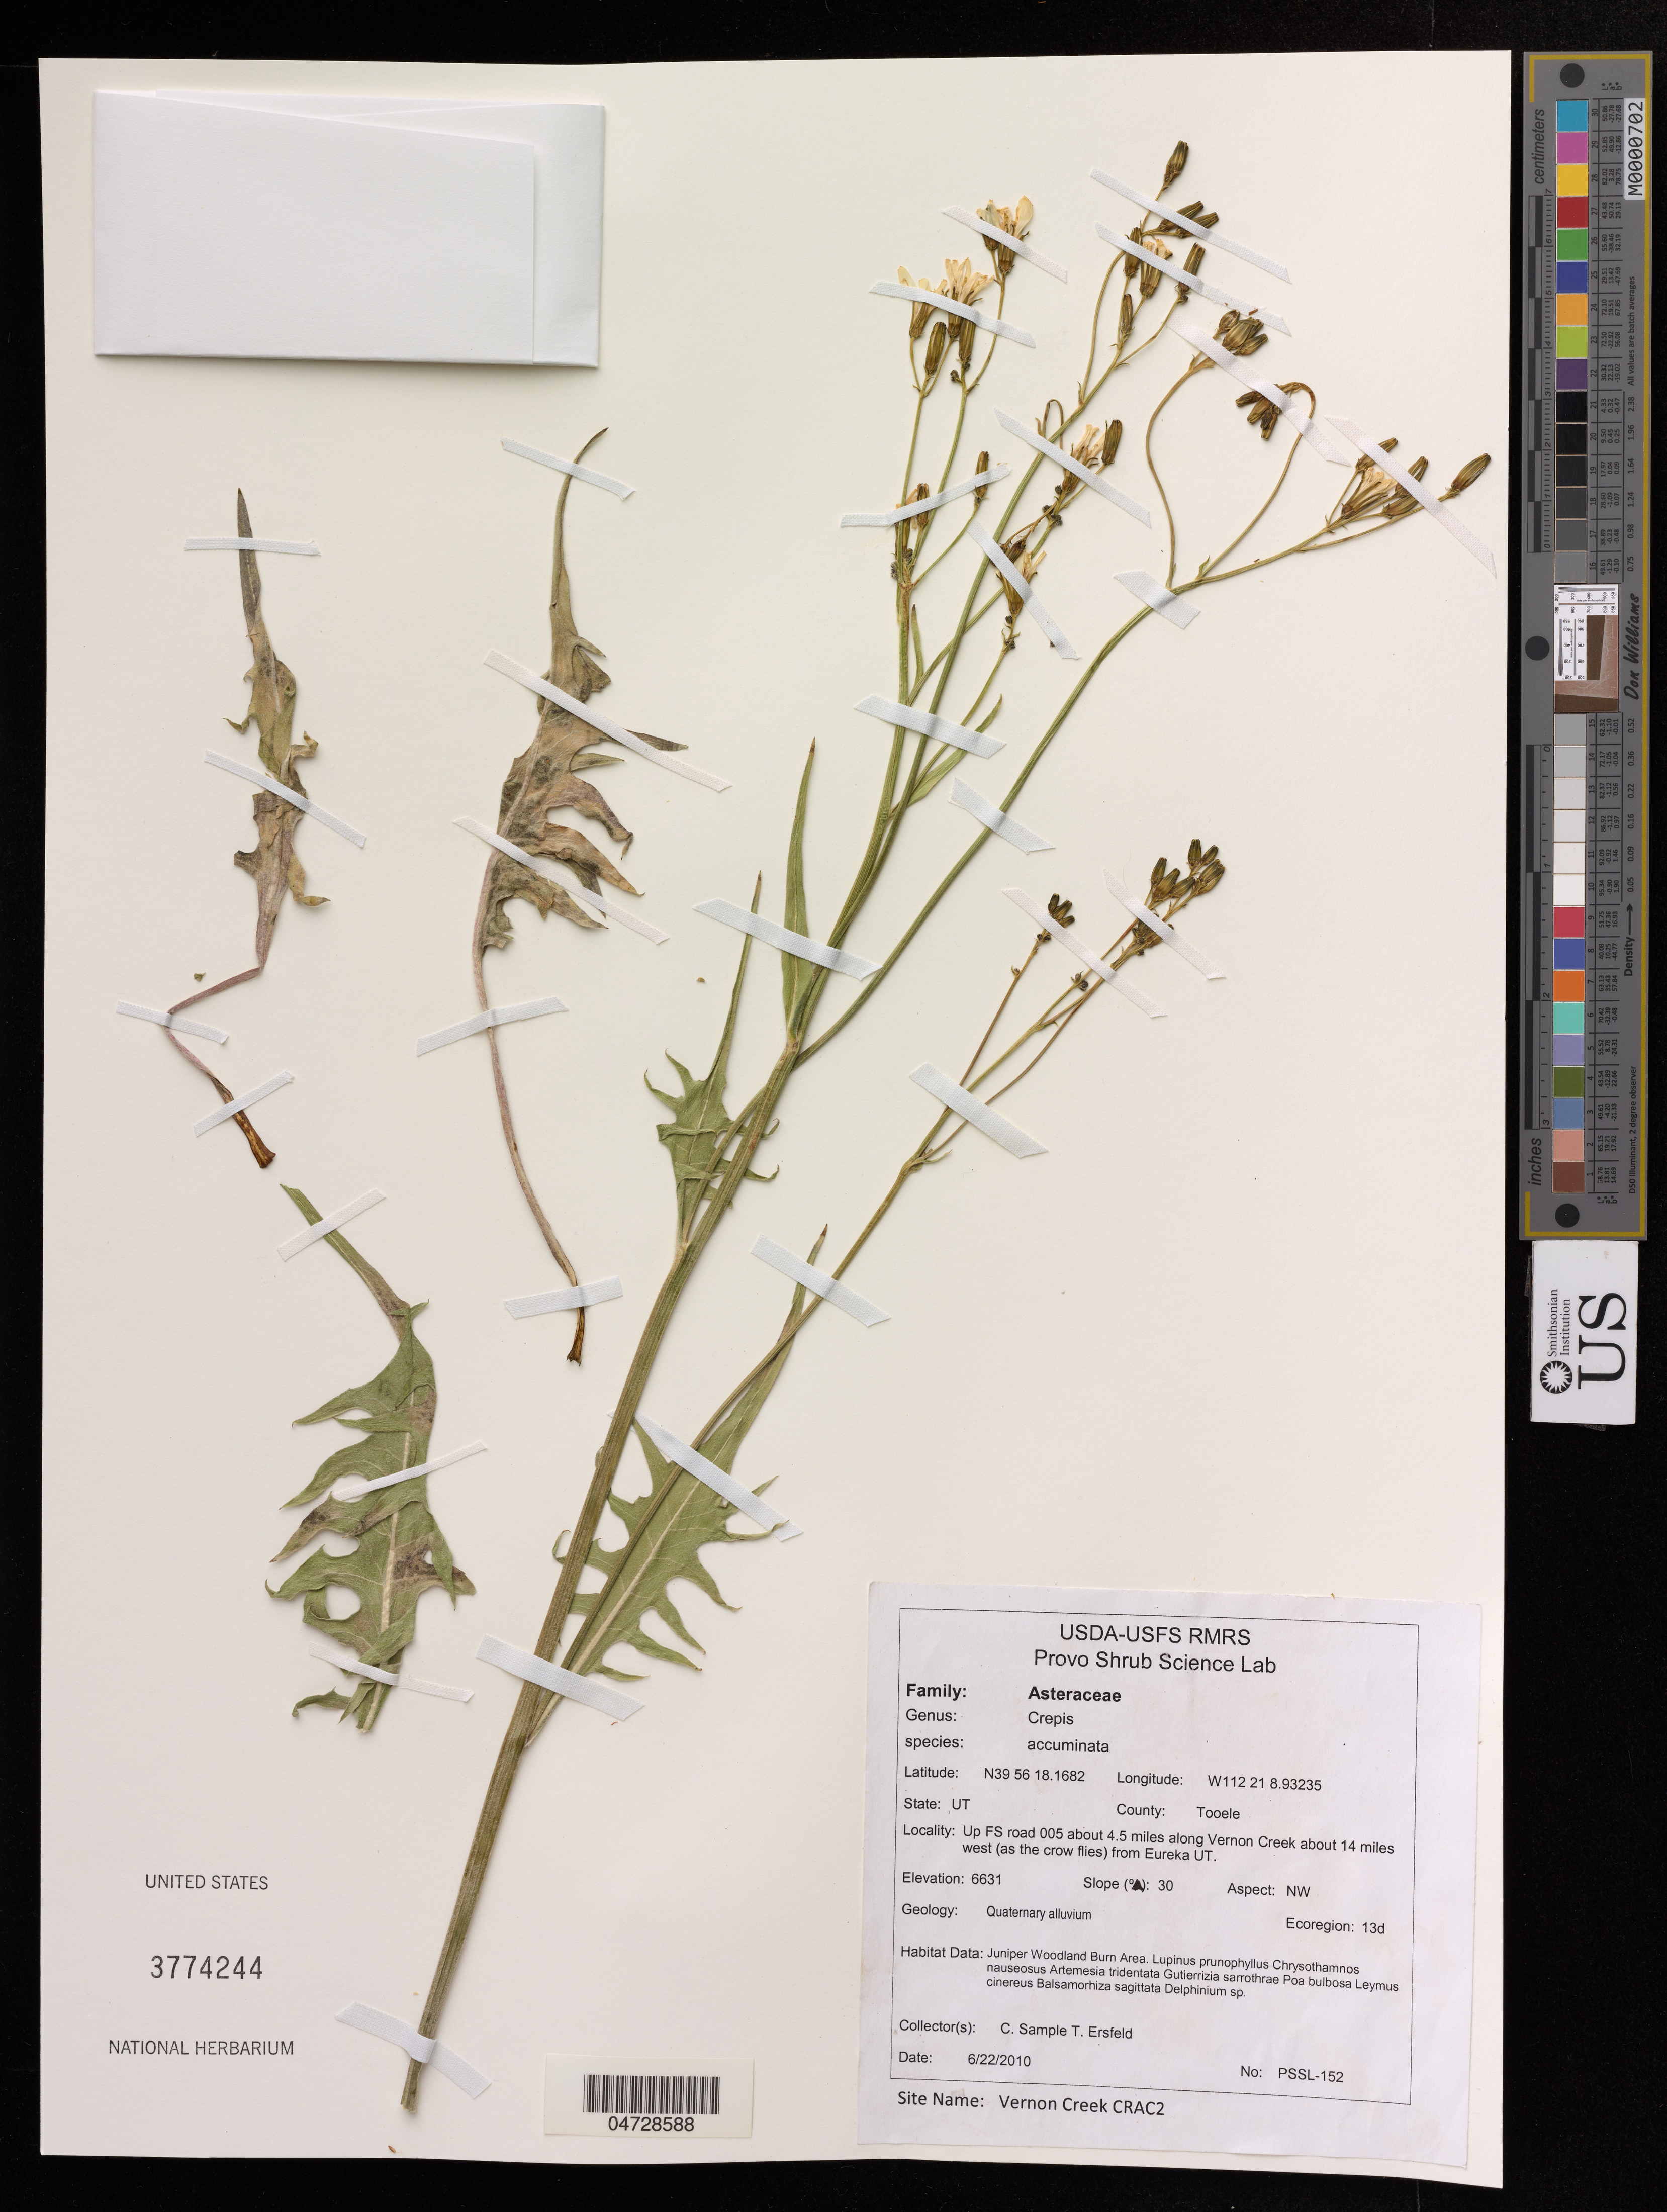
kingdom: Plantae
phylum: Tracheophyta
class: Magnoliopsida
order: Asterales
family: Asteraceae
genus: Crepis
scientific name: Crepis acuminata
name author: Nutt.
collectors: C. Sample & T. Ersfeld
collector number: PSSL-152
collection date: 2010-06-22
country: United States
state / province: Utah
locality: Up FS road 005 about 4.5 miles along Vernon Creek about 14 miles west (as the crow flies) from Eureka UT. County: Tooele.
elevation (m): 2021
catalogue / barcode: US 3774244